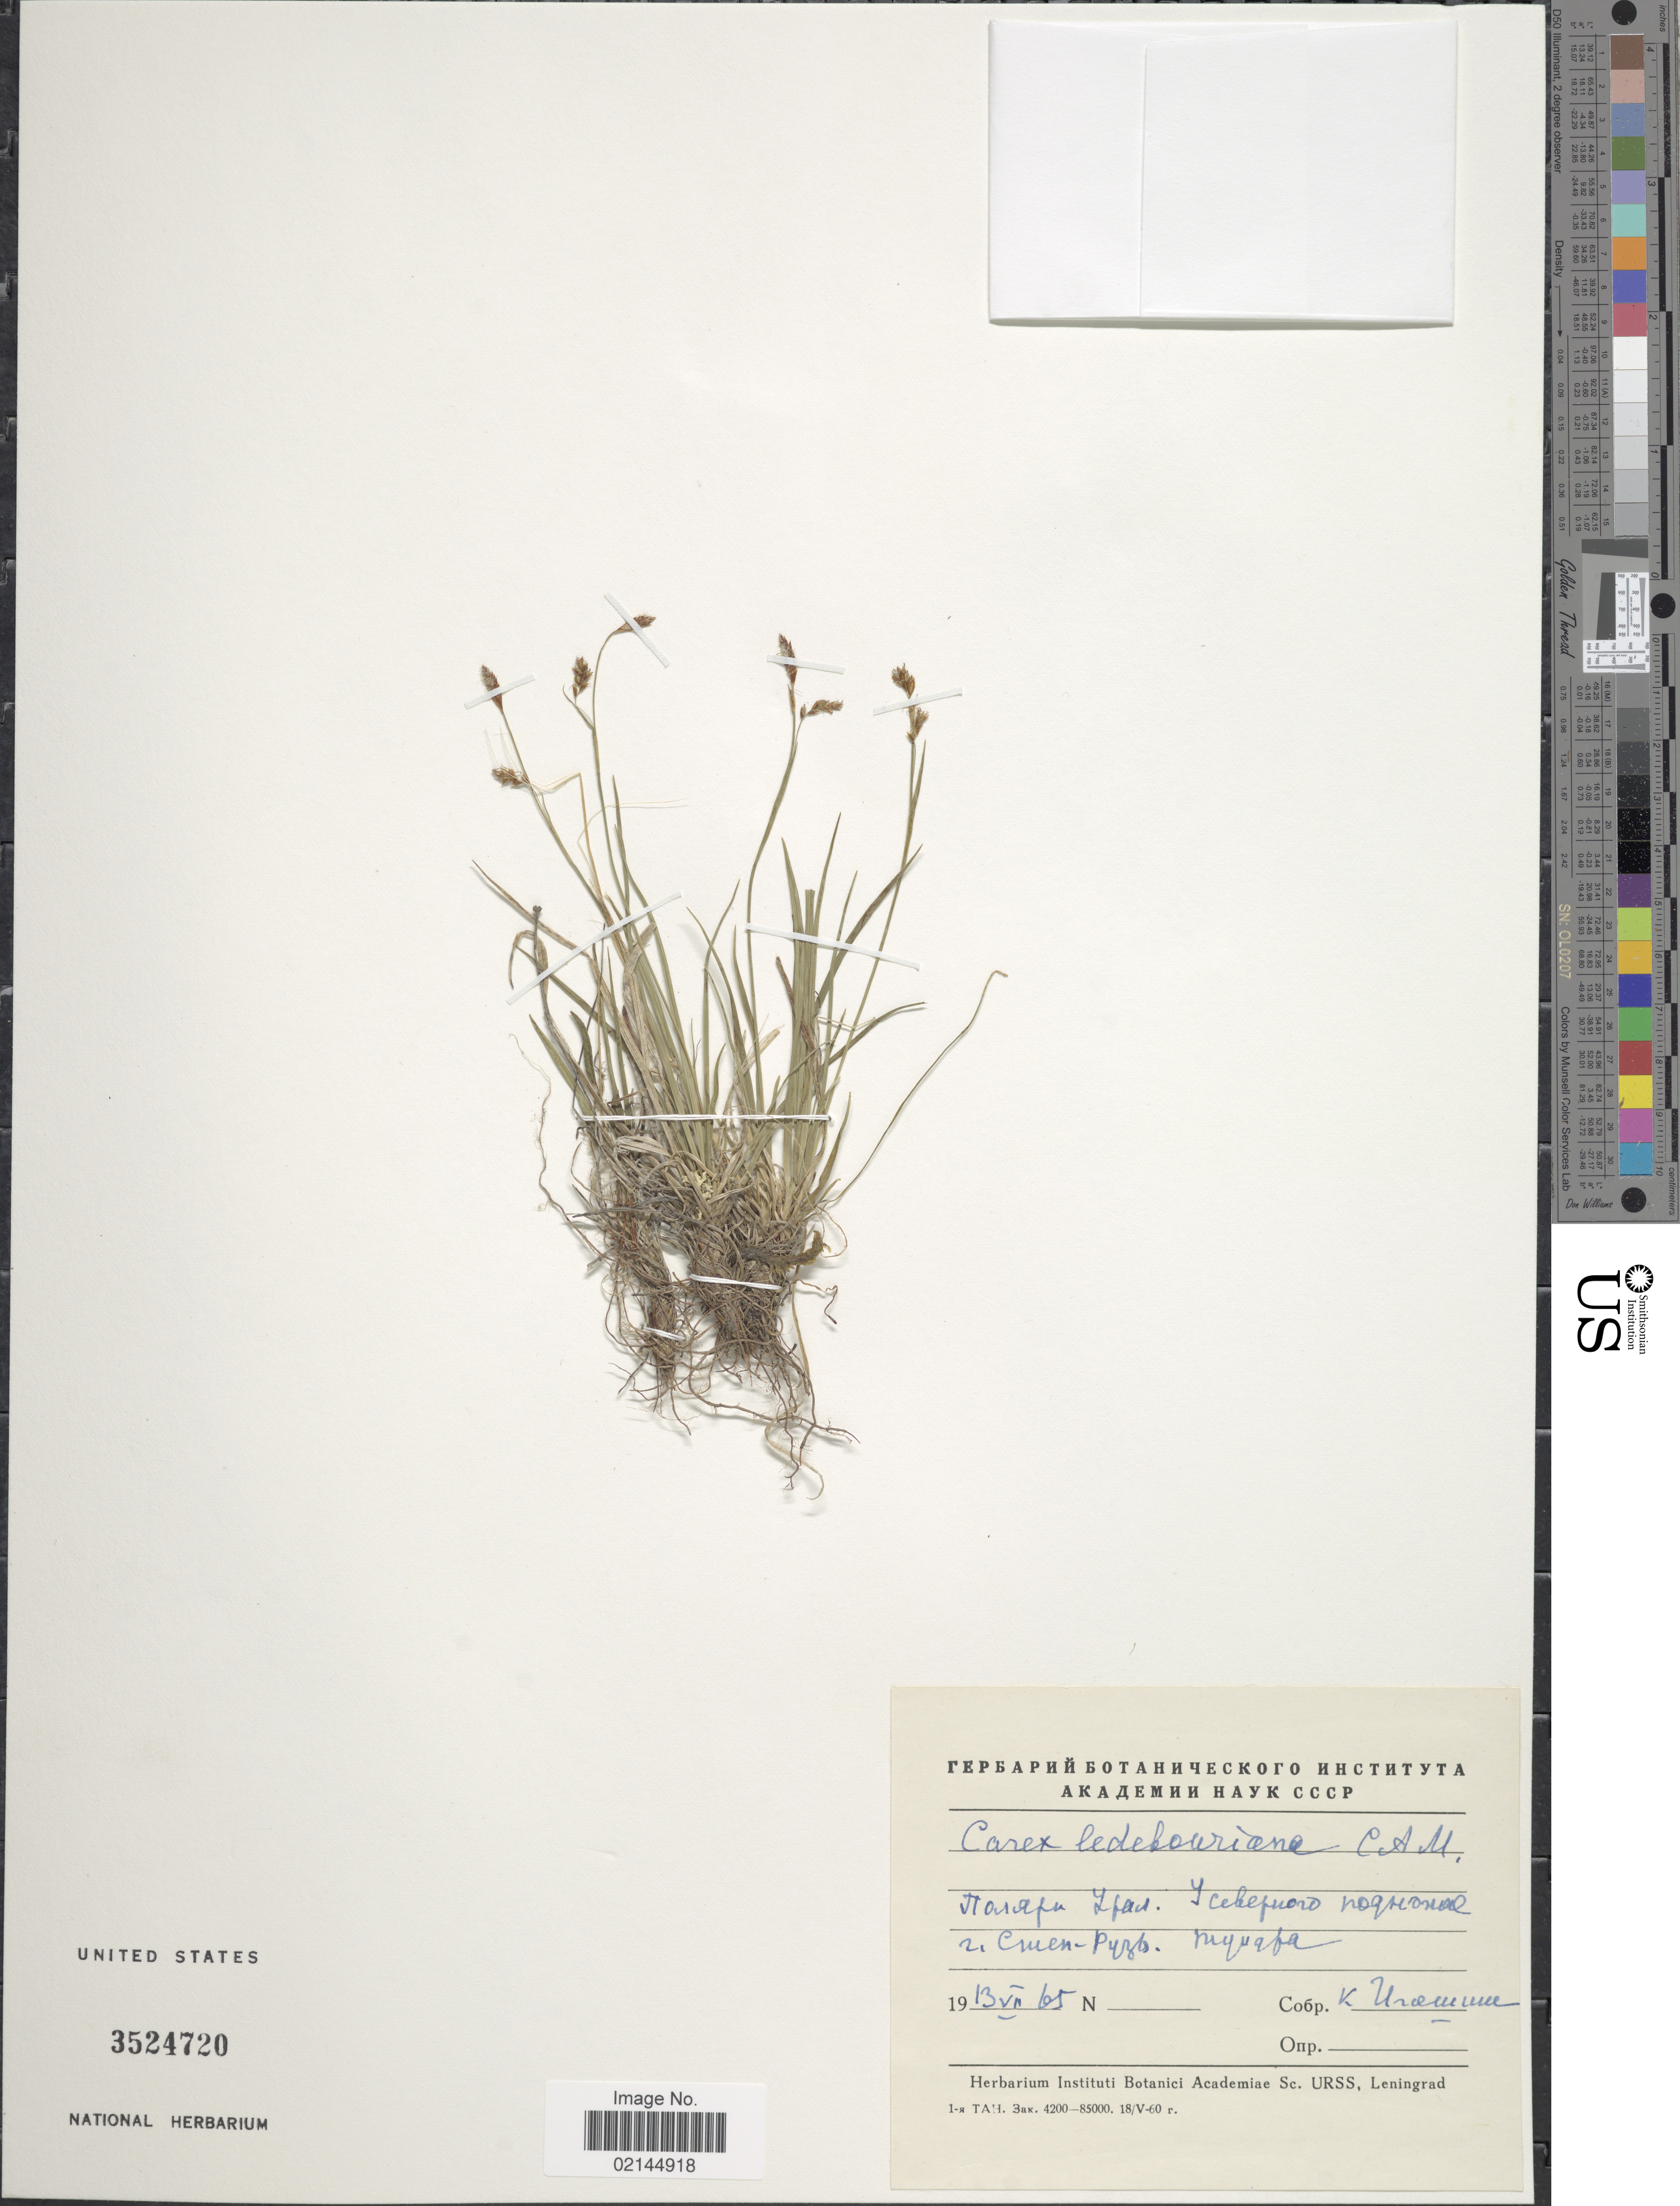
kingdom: Plantae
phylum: Tracheophyta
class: Liliopsida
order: Poales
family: Cyperaceae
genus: Carex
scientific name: Carex ledebouriana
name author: C.A. Mey. ex Trevir.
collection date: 1965-07-13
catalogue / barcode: US 3524720